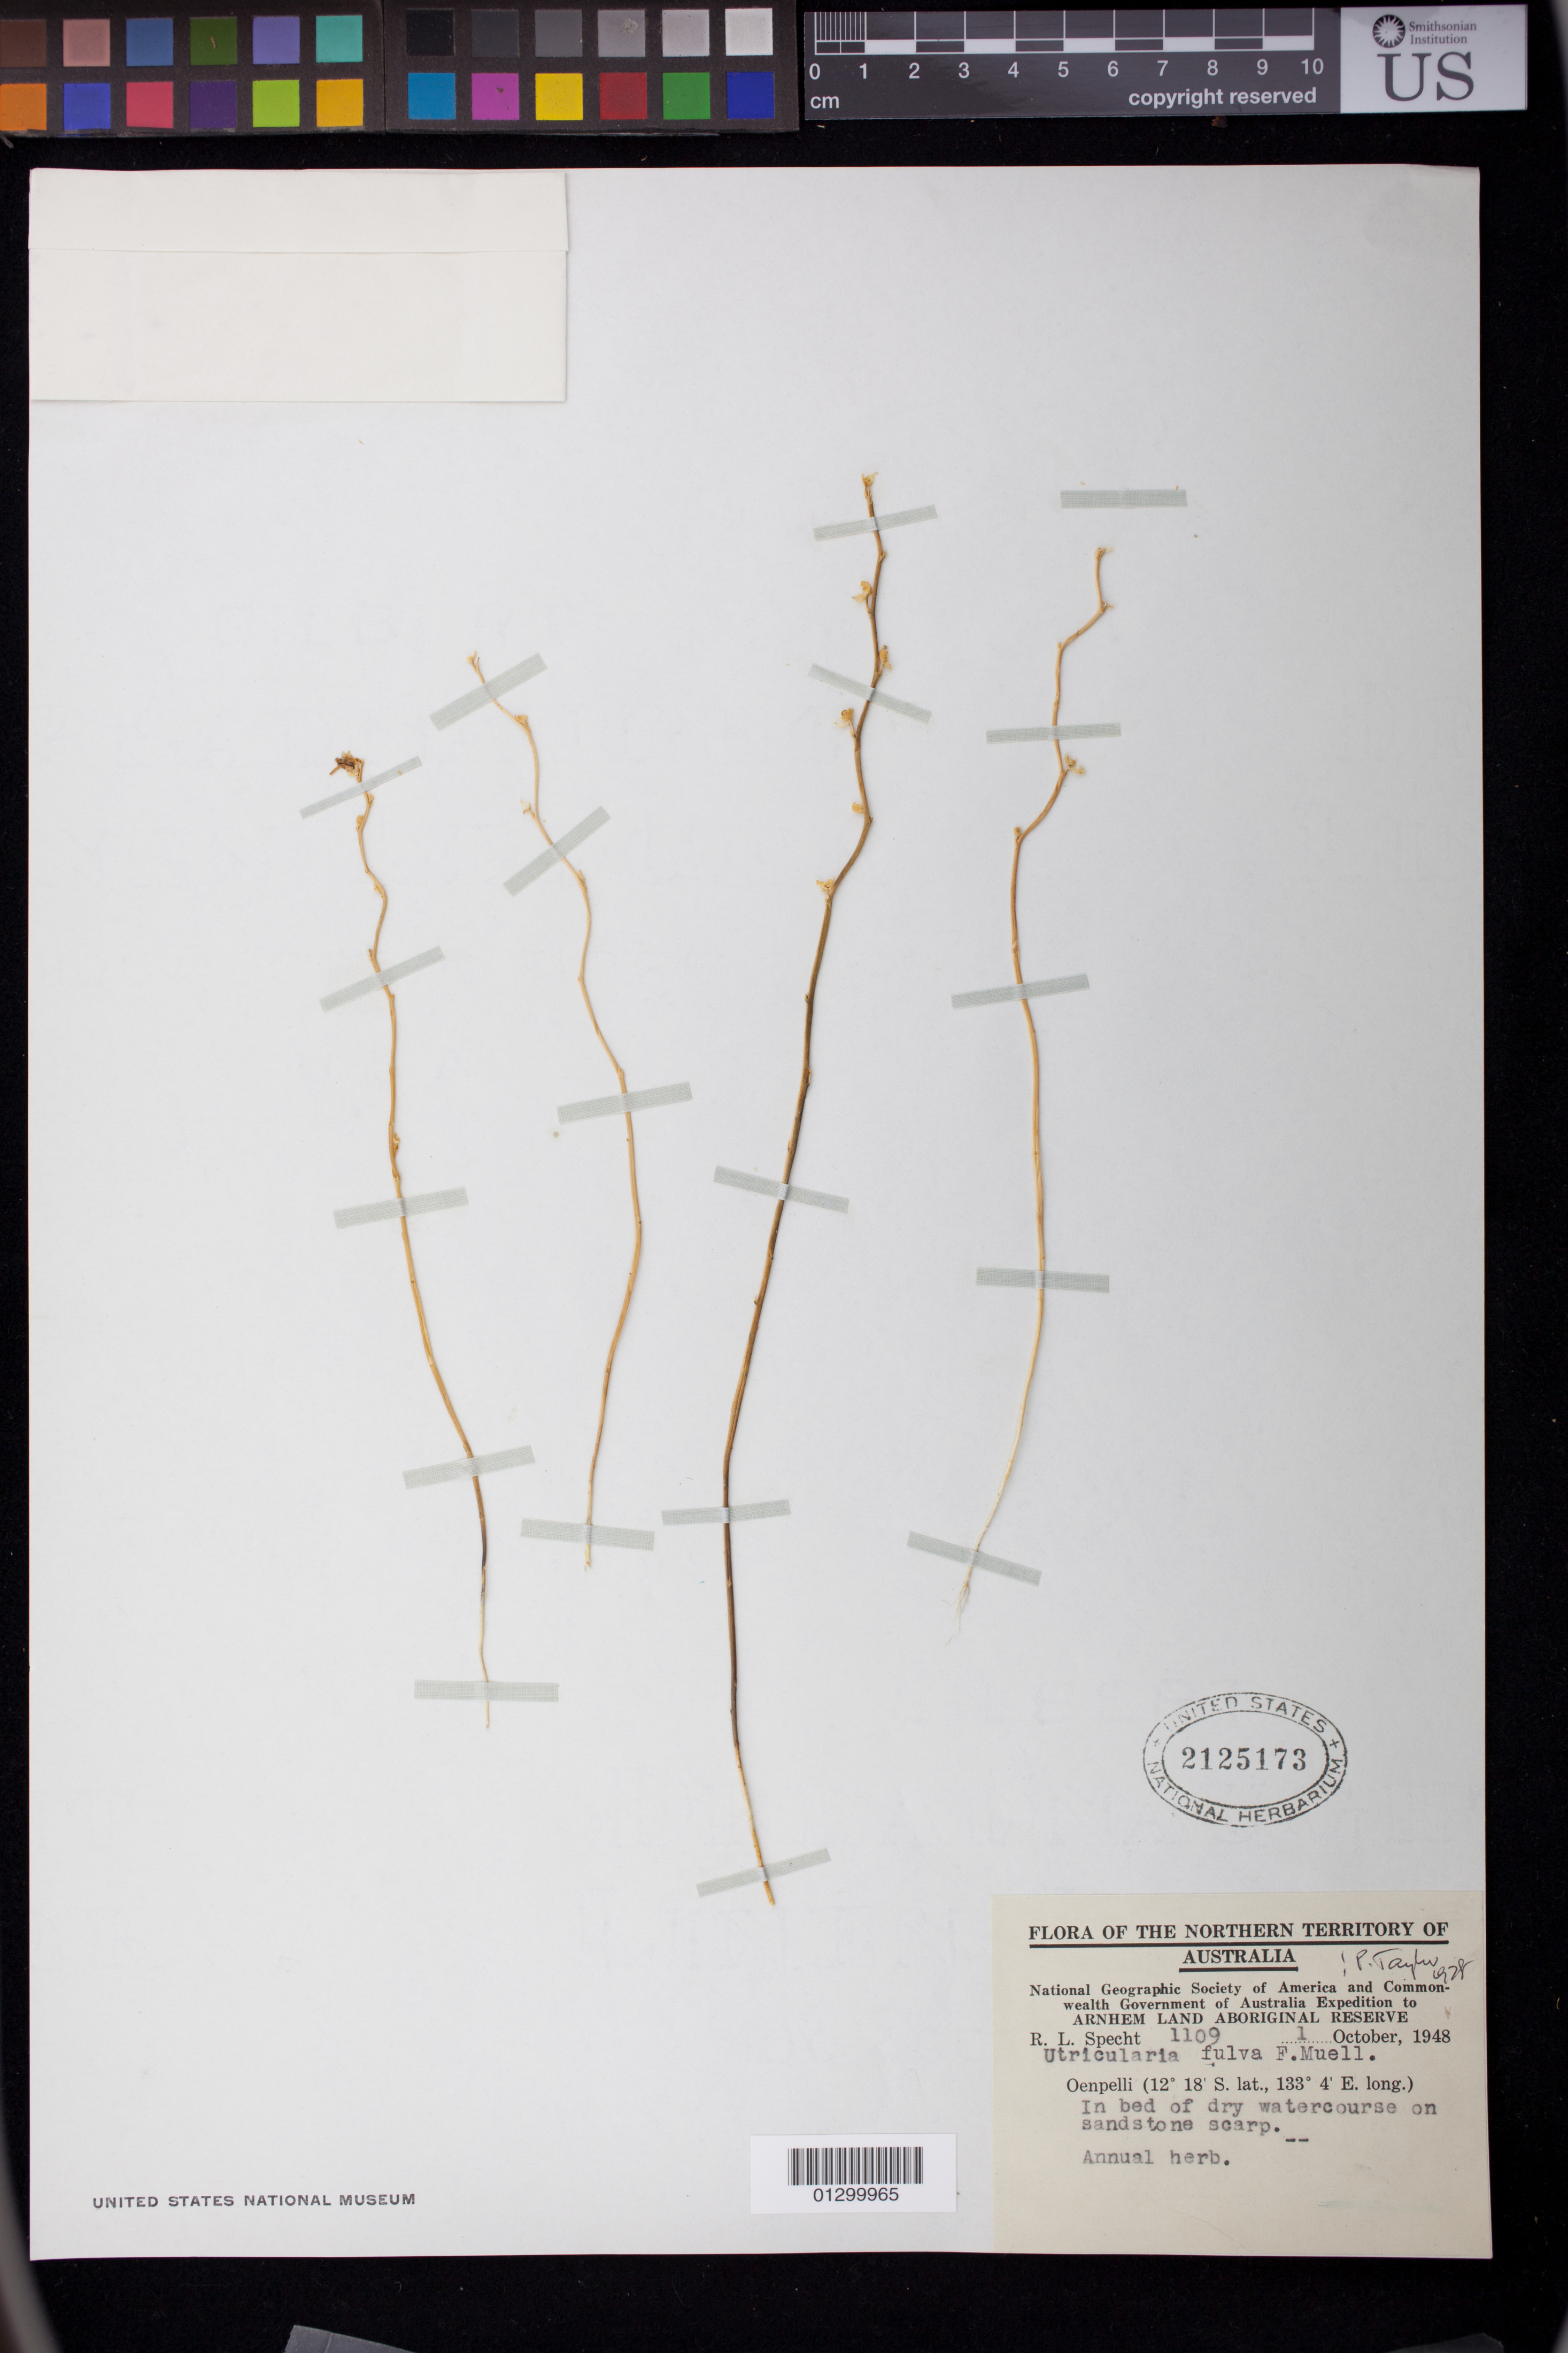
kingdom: Plantae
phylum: Tracheophyta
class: Magnoliopsida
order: Lamiales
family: Lentibulariaceae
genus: Utricularia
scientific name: Utricularia fulva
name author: F. Muell.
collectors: R. L. Specht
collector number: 1109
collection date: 1948-10-01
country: Australia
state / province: Northern Territory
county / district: West Arnhem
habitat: In bed of dry watercourse on sandstone scarp.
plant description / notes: Annual herb.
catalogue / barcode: US 2125173